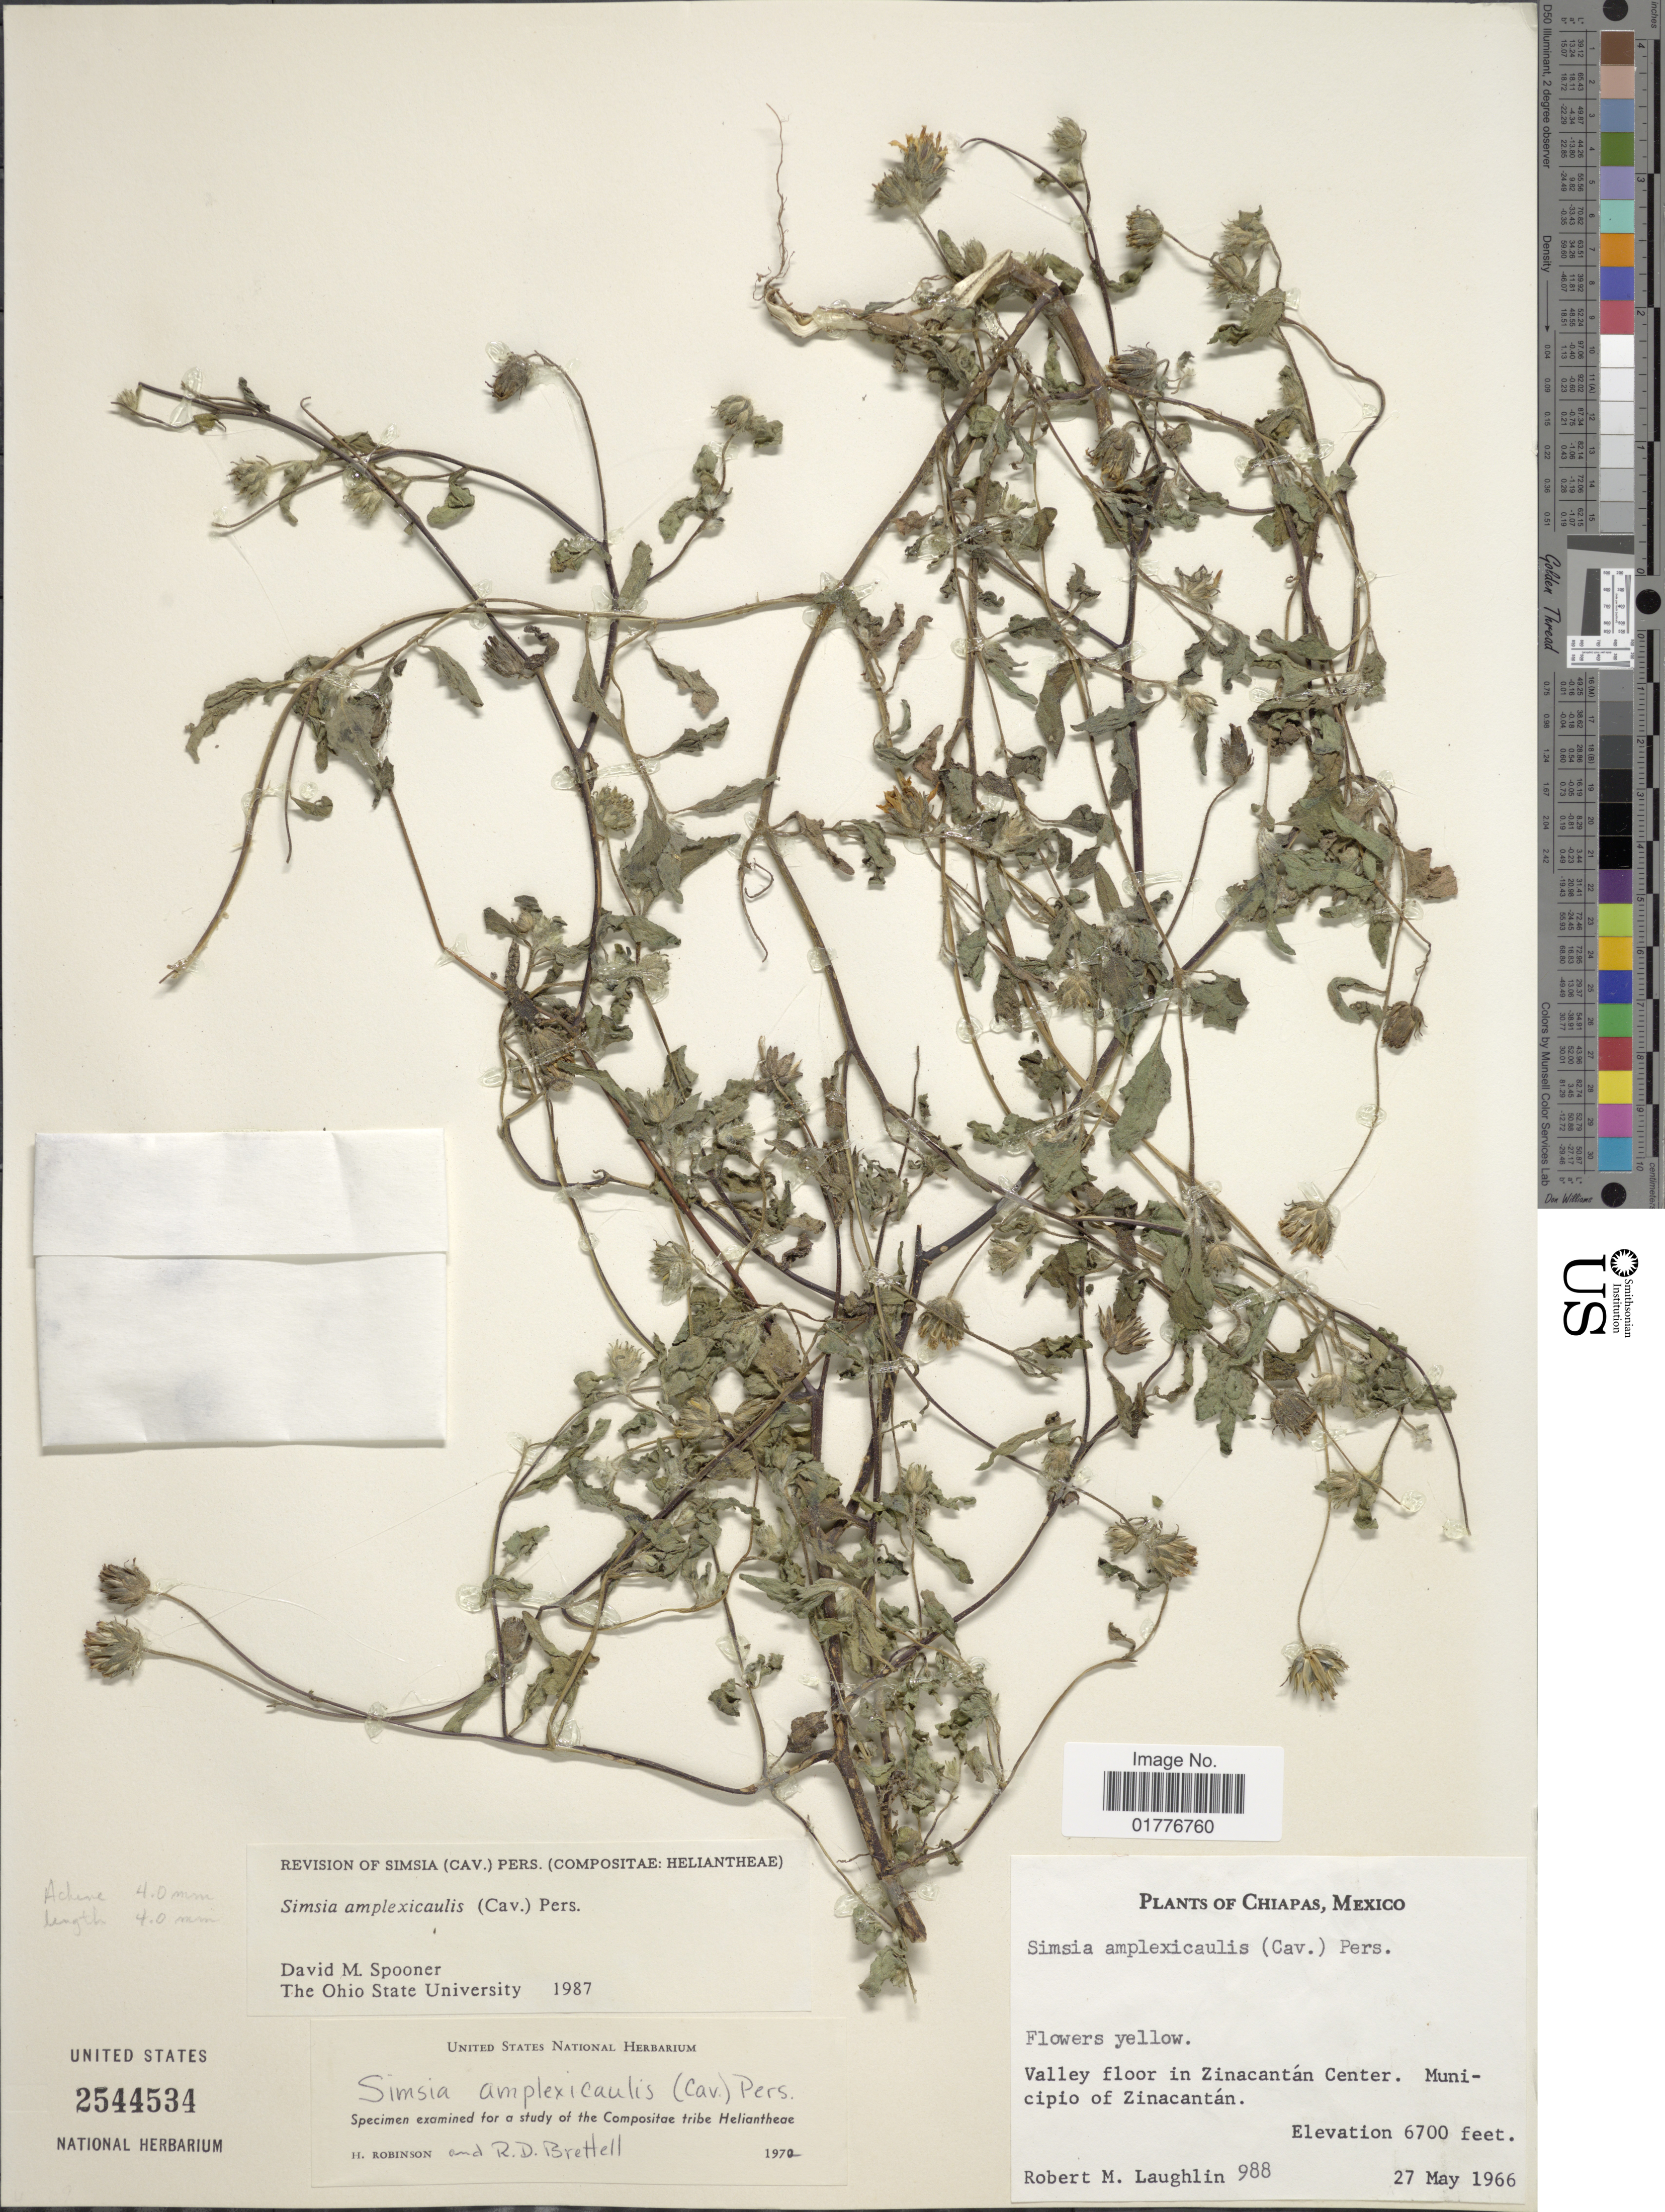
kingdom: Plantae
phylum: Tracheophyta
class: Magnoliopsida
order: Asterales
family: Asteraceae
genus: Simsia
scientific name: Simsia amplexicaulis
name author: (Cav.) Pers.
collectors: R. M. Laughlin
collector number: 988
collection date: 1966-05-27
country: Mexico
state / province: Chiapas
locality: Valley floor in Zinacantan Center, Municipio of Zinacantan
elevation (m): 2042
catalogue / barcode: US 2544534